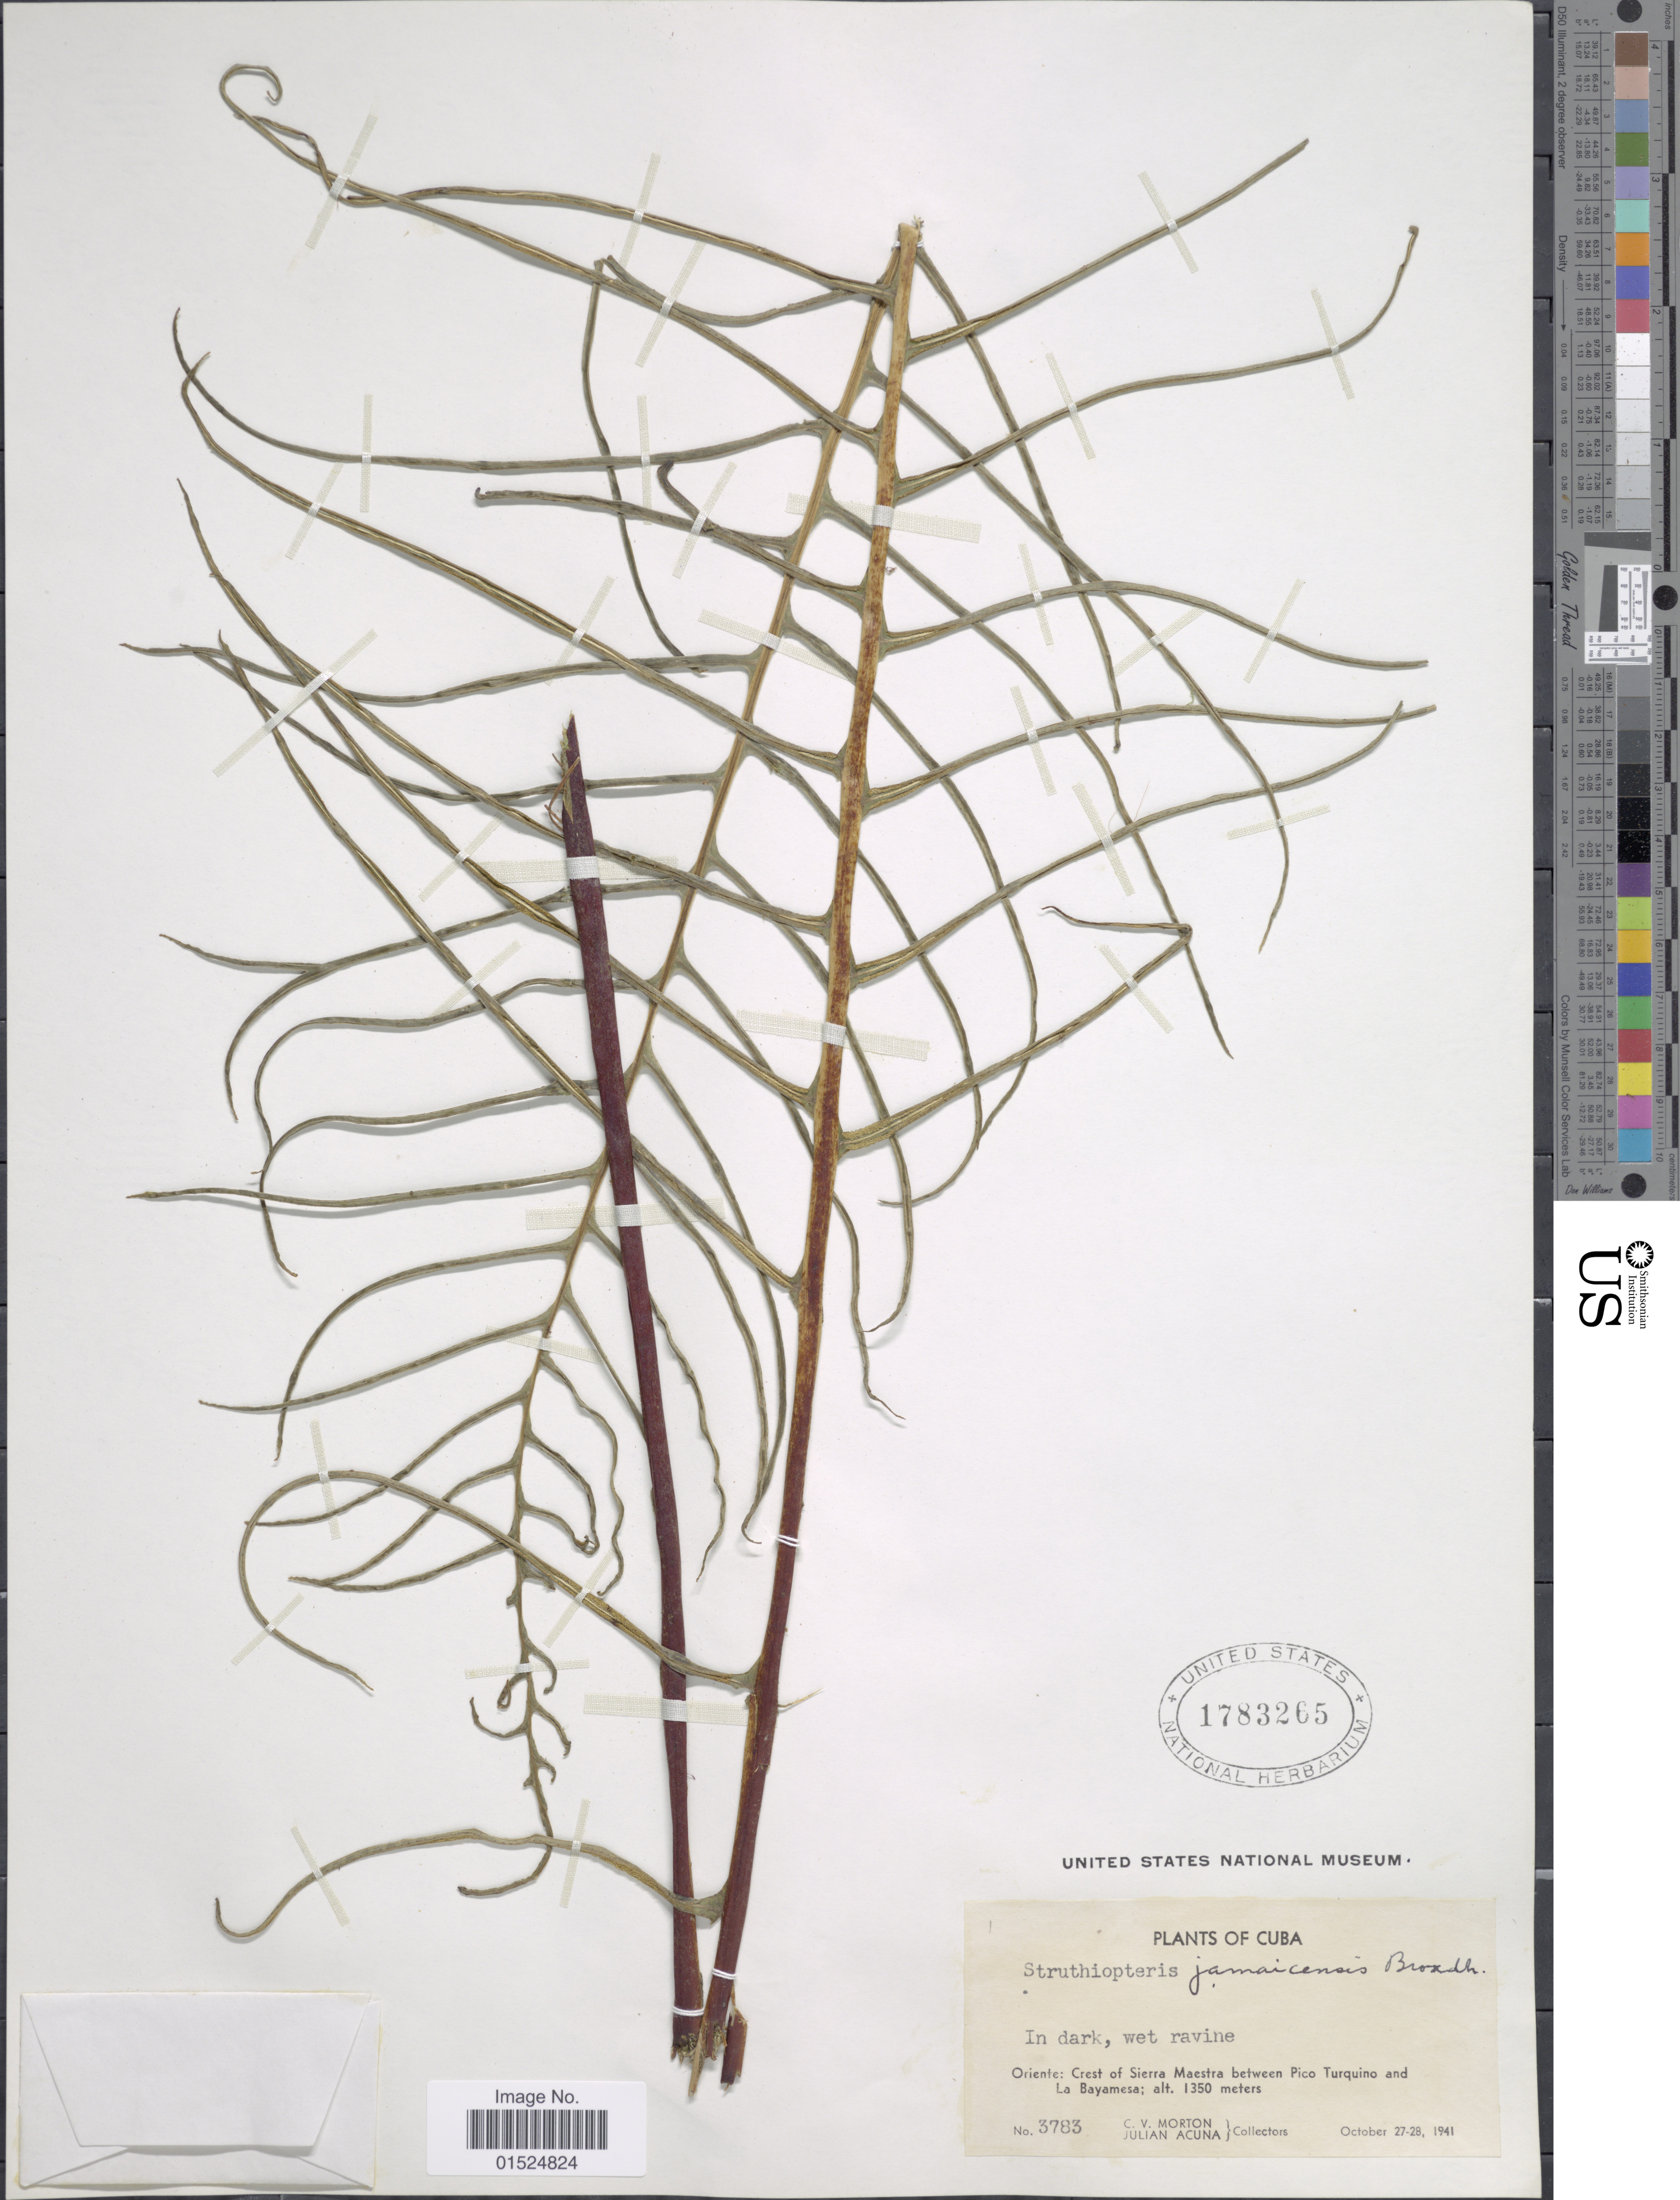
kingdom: Plantae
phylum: Tracheophyta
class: Polypodiopsida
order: Polypodiales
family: Blechnaceae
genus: Blechnum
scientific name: Blechnum jamaicense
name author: (Broadh.) C. Chr.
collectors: C. V. Morton & J. B. Acuña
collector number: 3783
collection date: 1941-10-27/1941-10-28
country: Cuba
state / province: Oriente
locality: Oriente: Crest of Sierra Maestra between Pico Turquino and La Bayamesa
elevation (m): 1350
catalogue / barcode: US 1783265